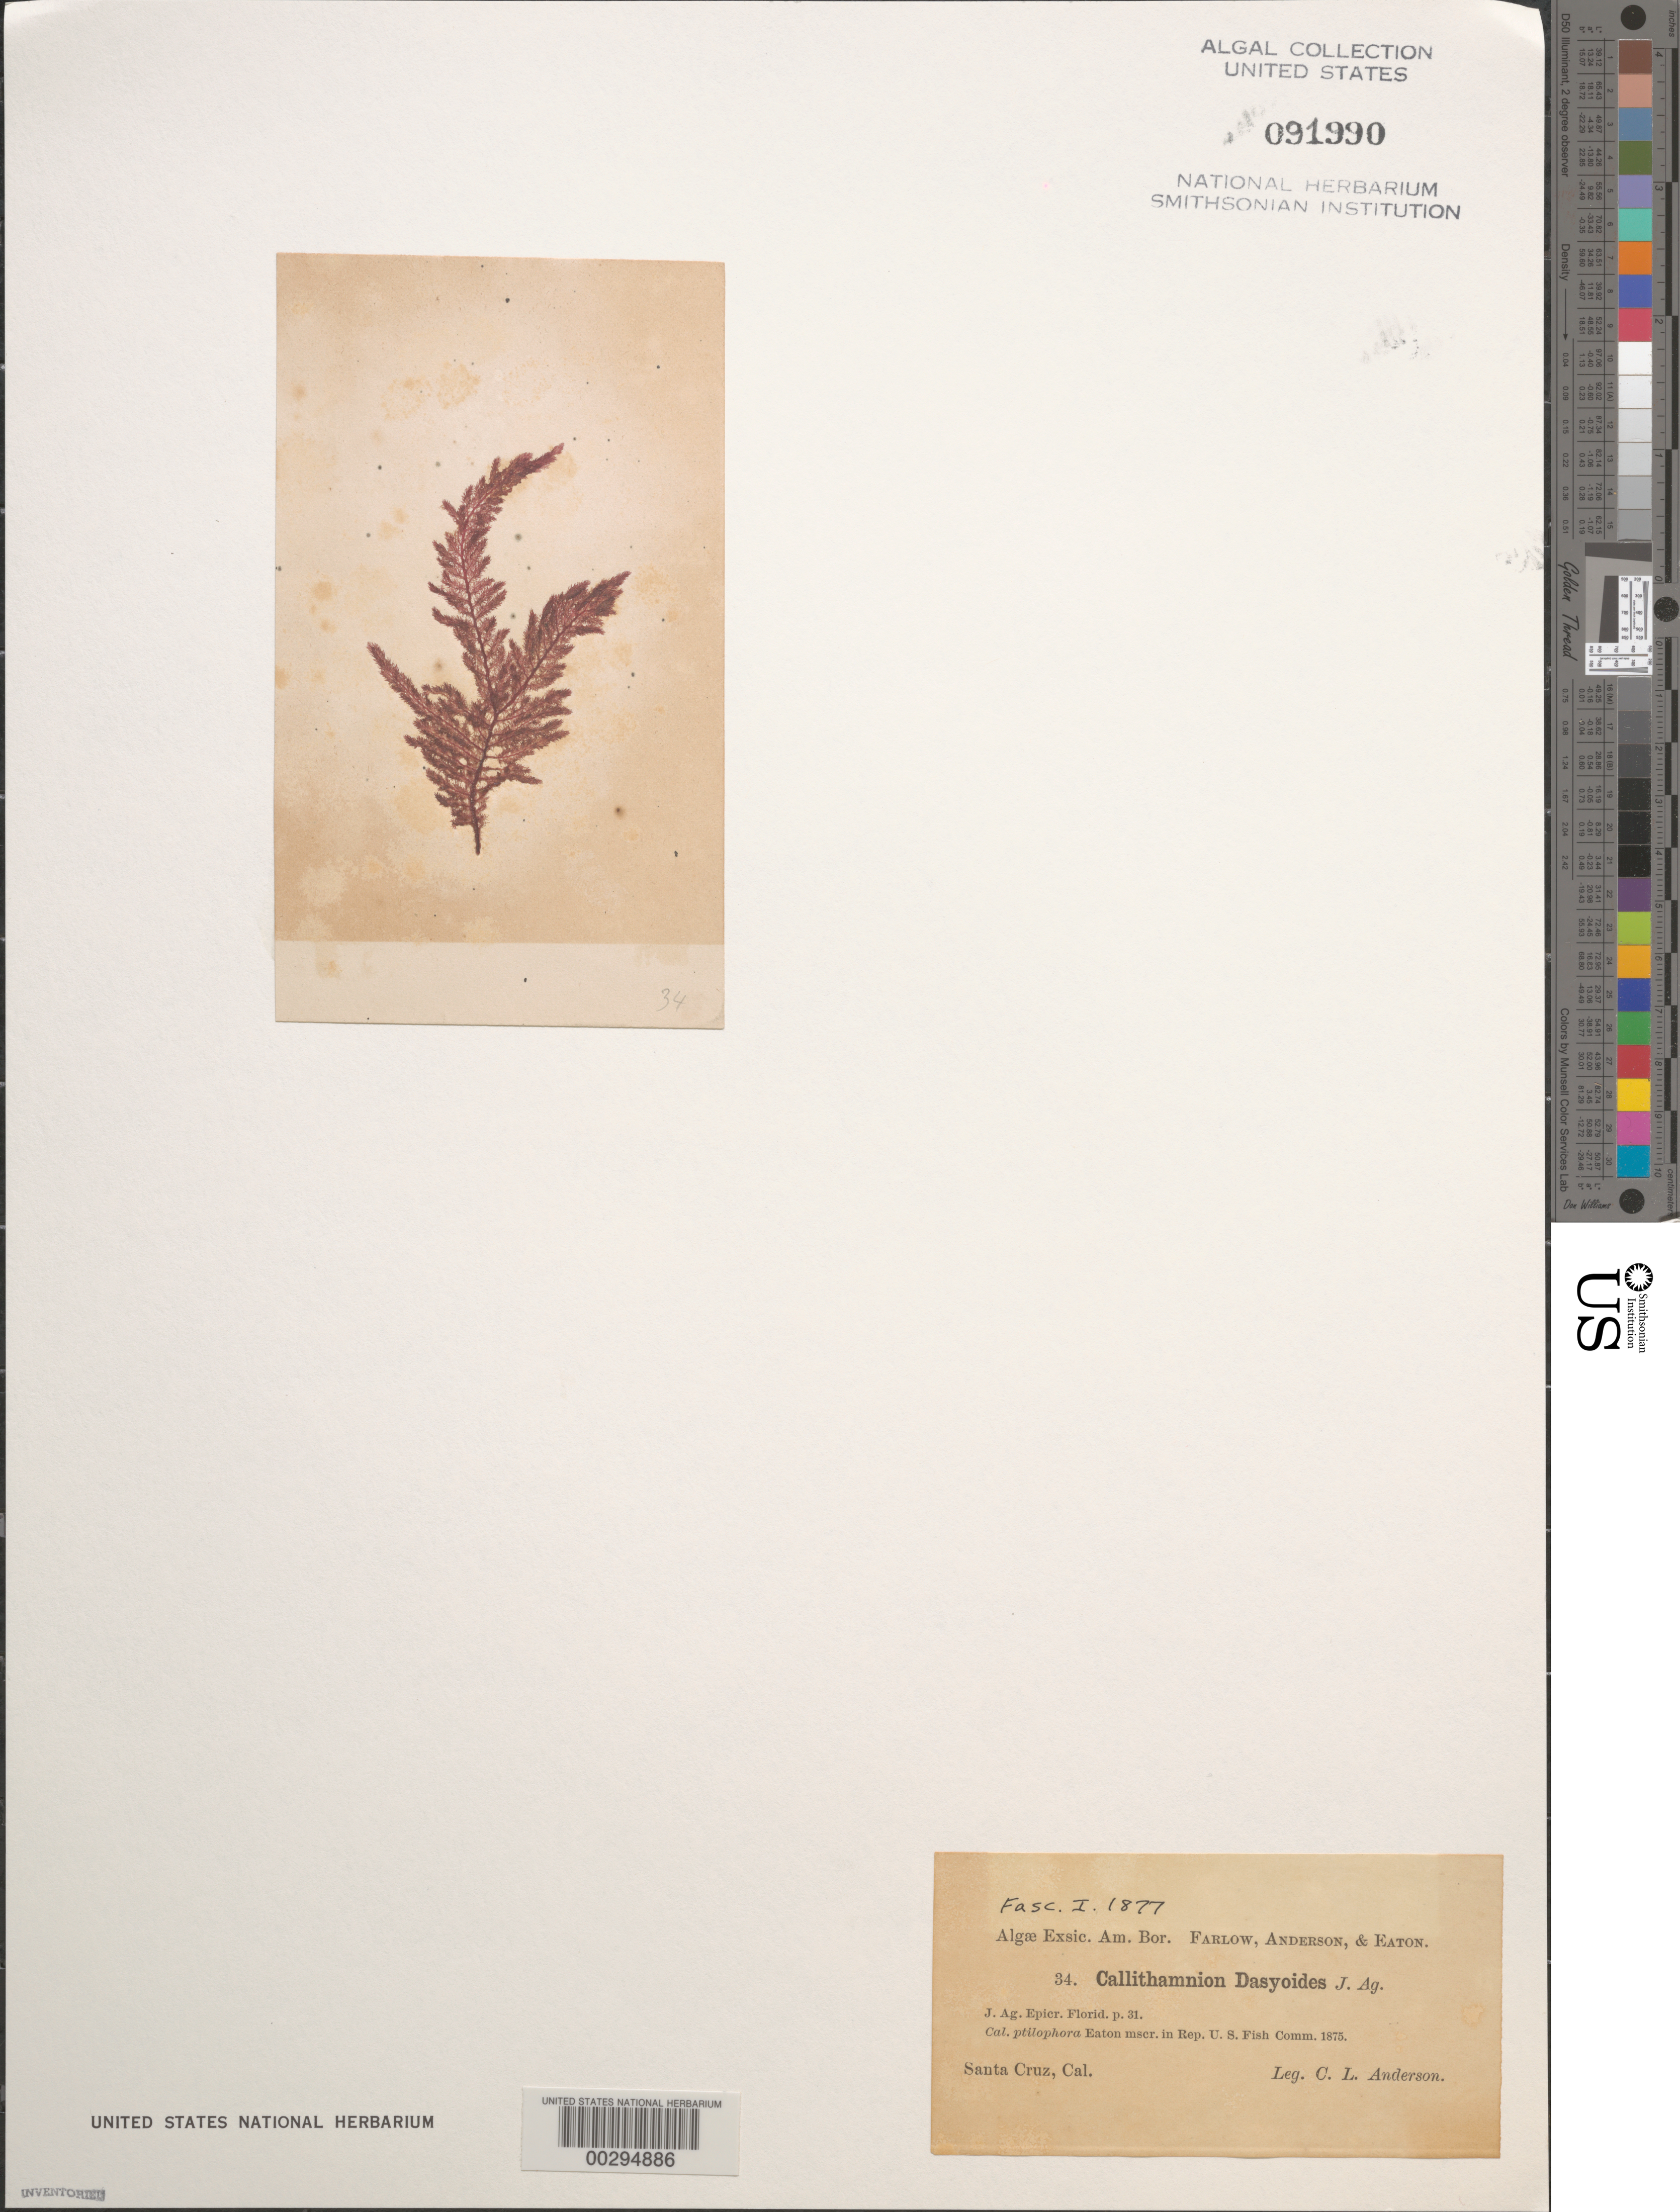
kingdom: Plantae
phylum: Rhodophyta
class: Florideophyceae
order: Ceramiales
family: Wrangeliaceae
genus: Pleonosporium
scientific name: Pleonosporium squarrulosum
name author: (Harv.) I.A. Abbott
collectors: C. L. Anderson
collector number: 34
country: United States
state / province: California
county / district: Santa Cruz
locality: Santa Cruz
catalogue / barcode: US 91990